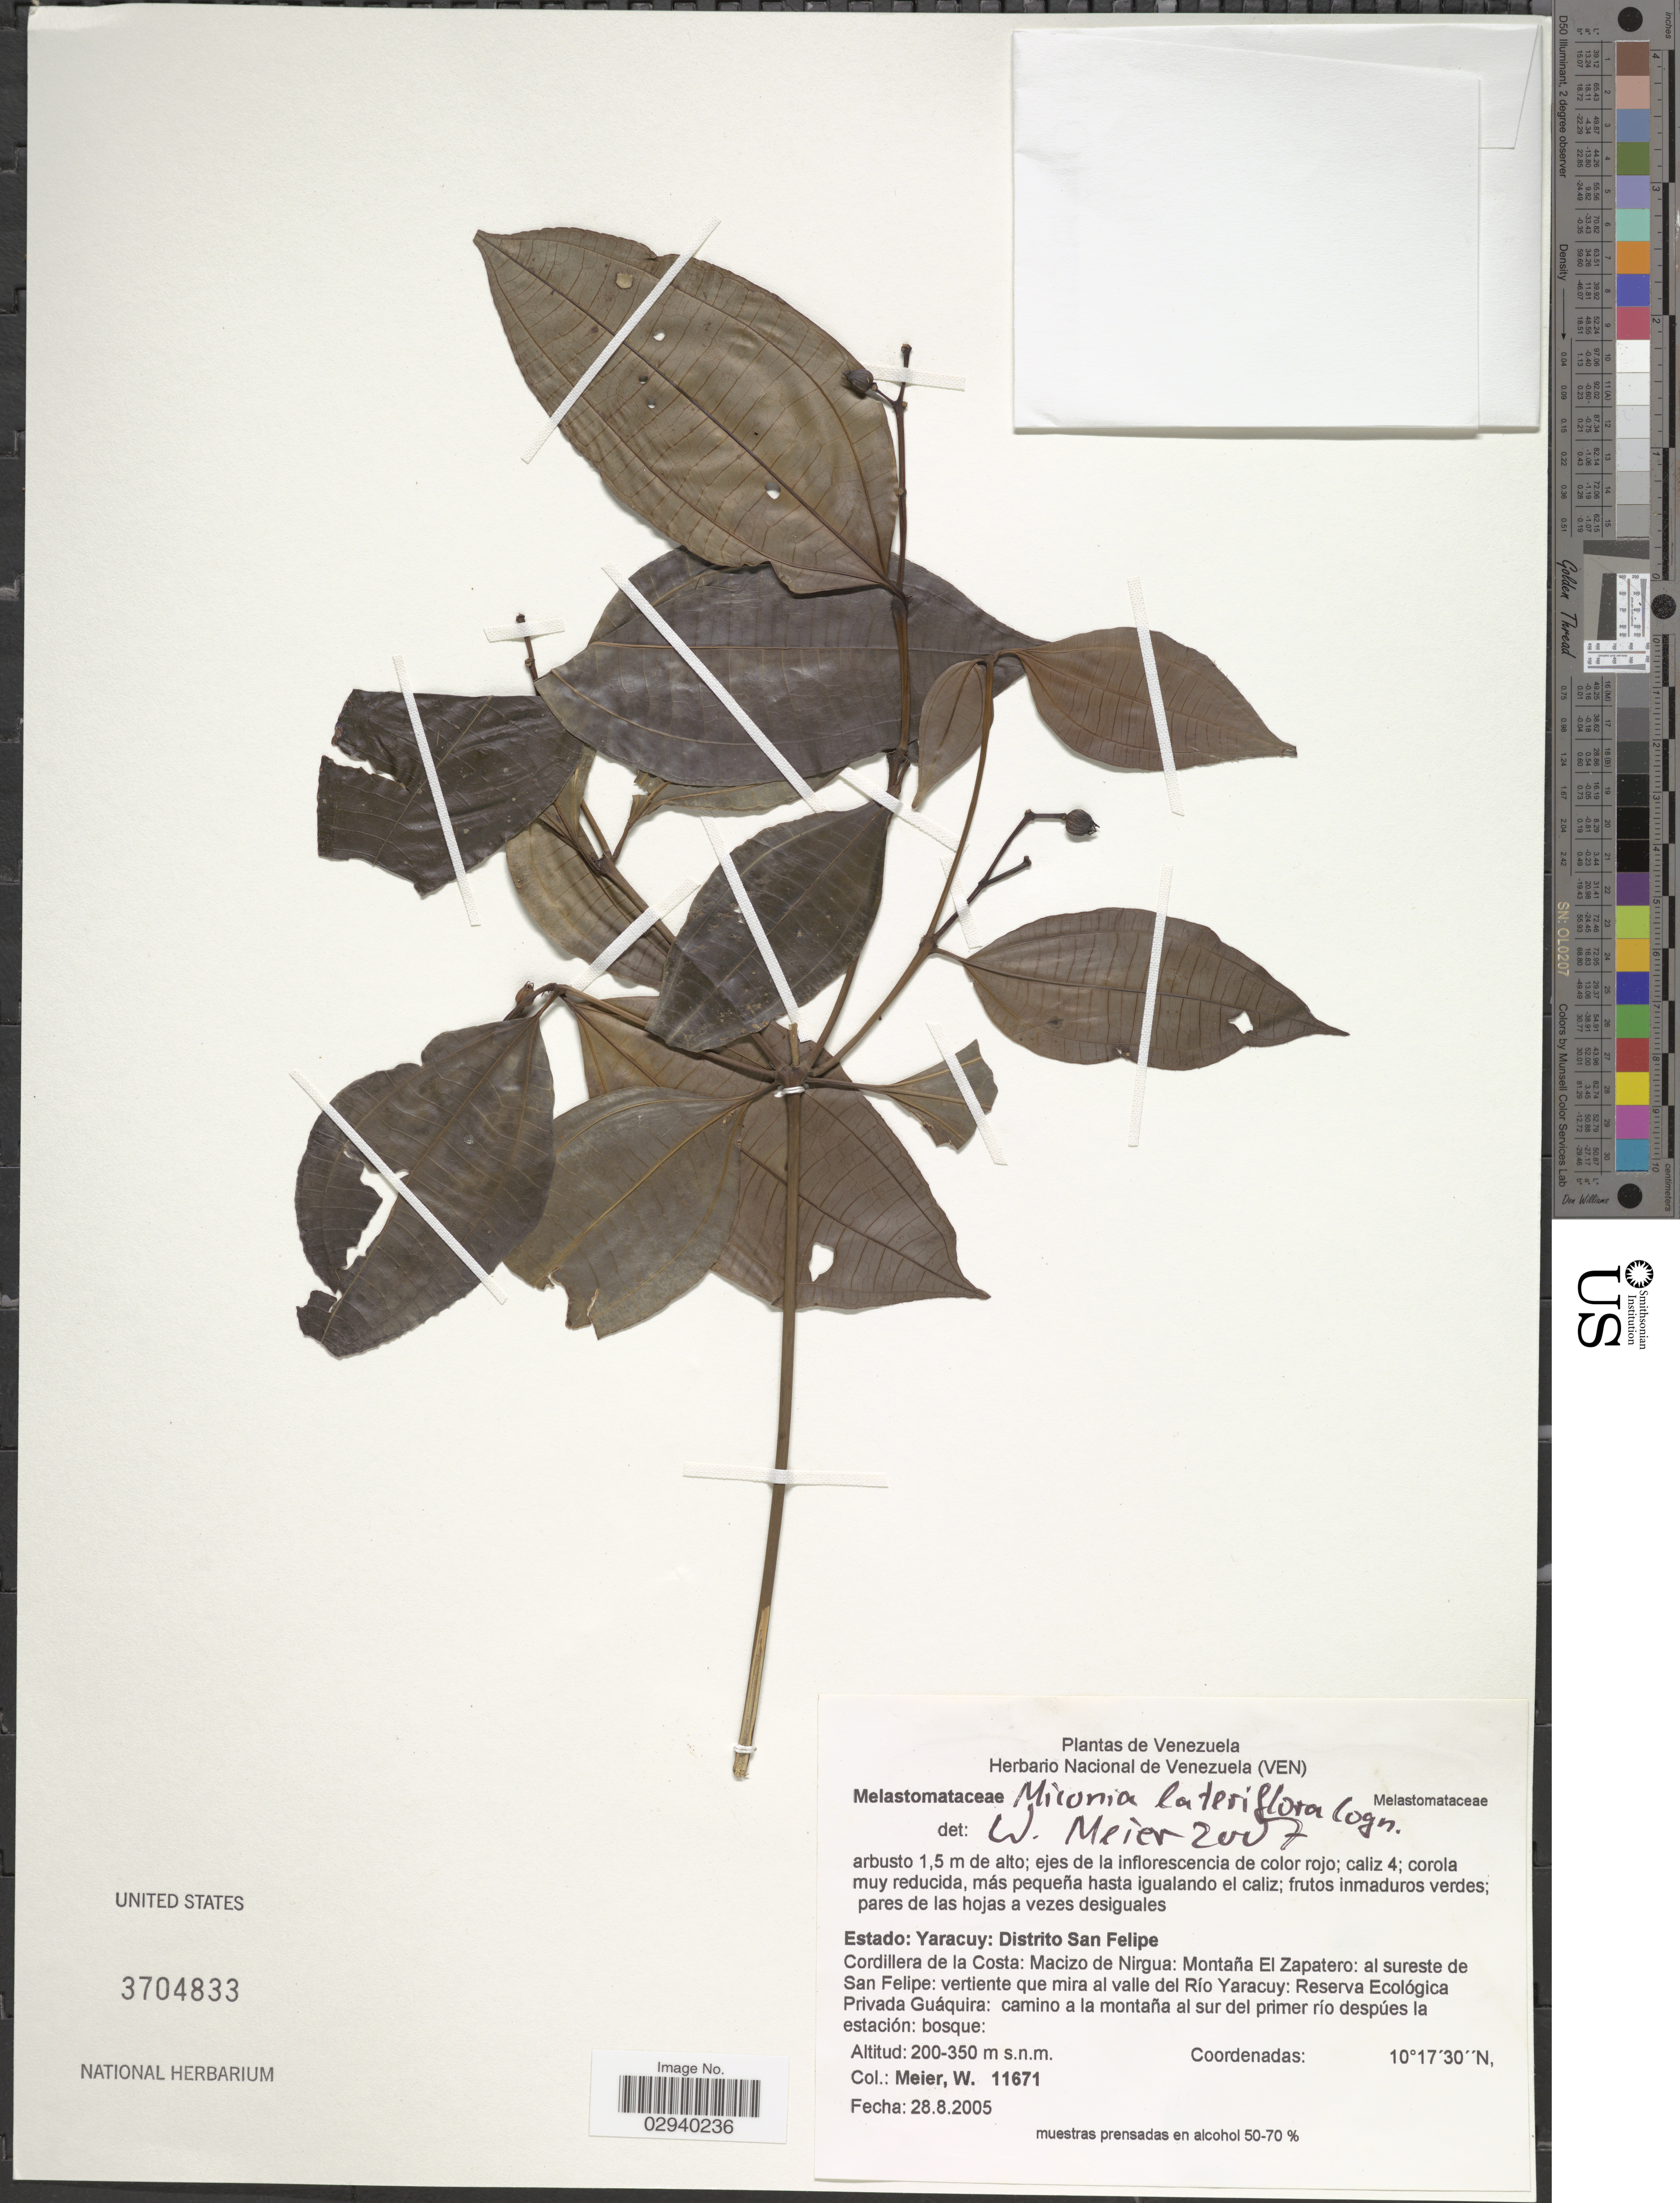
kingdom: Plantae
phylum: Tracheophyta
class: Magnoliopsida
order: Myrtales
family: Melastomataceae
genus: Miconia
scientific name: Miconia lateriflora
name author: Cogn.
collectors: W. Meier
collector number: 11671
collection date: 2005-08-28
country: Venezuela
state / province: Yaracuy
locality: Distrito San Felipe. Cordillera de la Costa: Macizo de Nirgua: Montaña El Zapatero: al sureste de San Felipe: vertiente que mira al valle del Río Yaracuy: Reserva Ecológica Privada Guáquira: camino a la montaña al sur del primer río despúes la estación.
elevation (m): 200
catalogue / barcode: US 3704833